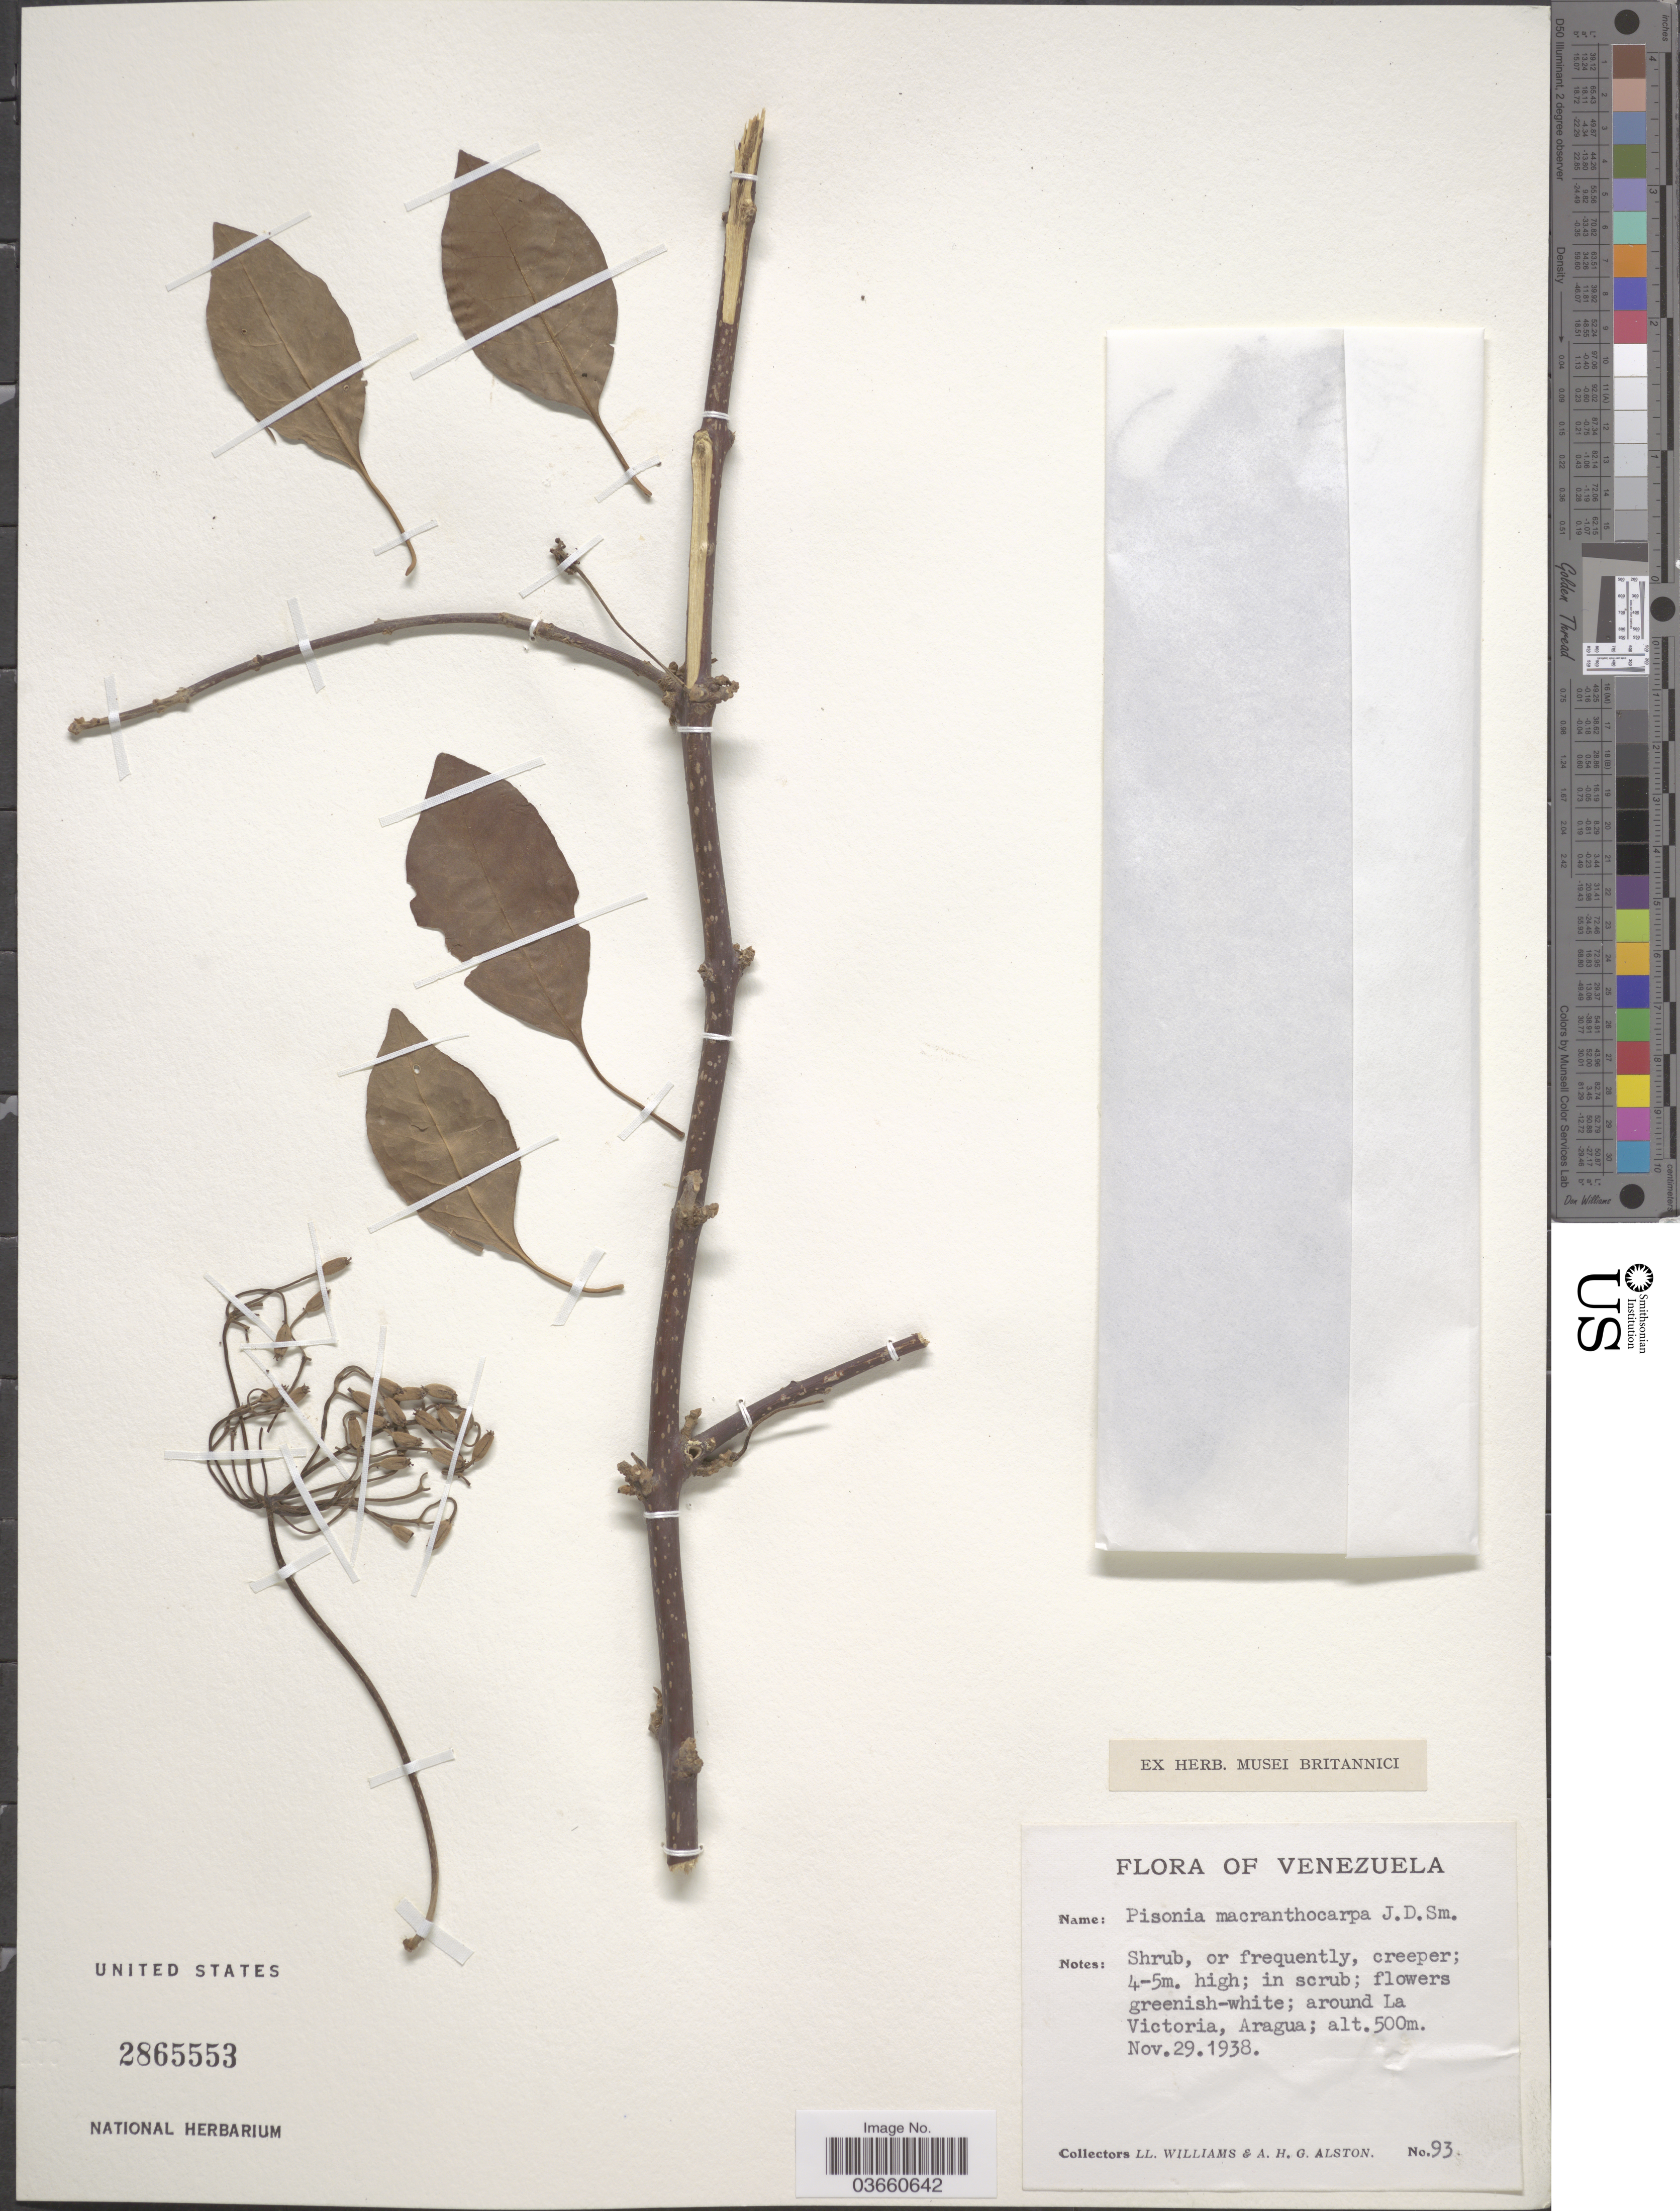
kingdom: Plantae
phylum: Tracheophyta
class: Magnoliopsida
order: Caryophyllales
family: Nyctaginaceae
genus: Pisonia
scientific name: Pisonia macranthocarpa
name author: (Donn. Sm.) Donn. Sm.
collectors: Ll. Williams & A. H. Alston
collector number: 93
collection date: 1938-11-29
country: Venezuela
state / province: Aragua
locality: Around La Victoria.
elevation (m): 500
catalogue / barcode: US 2865553